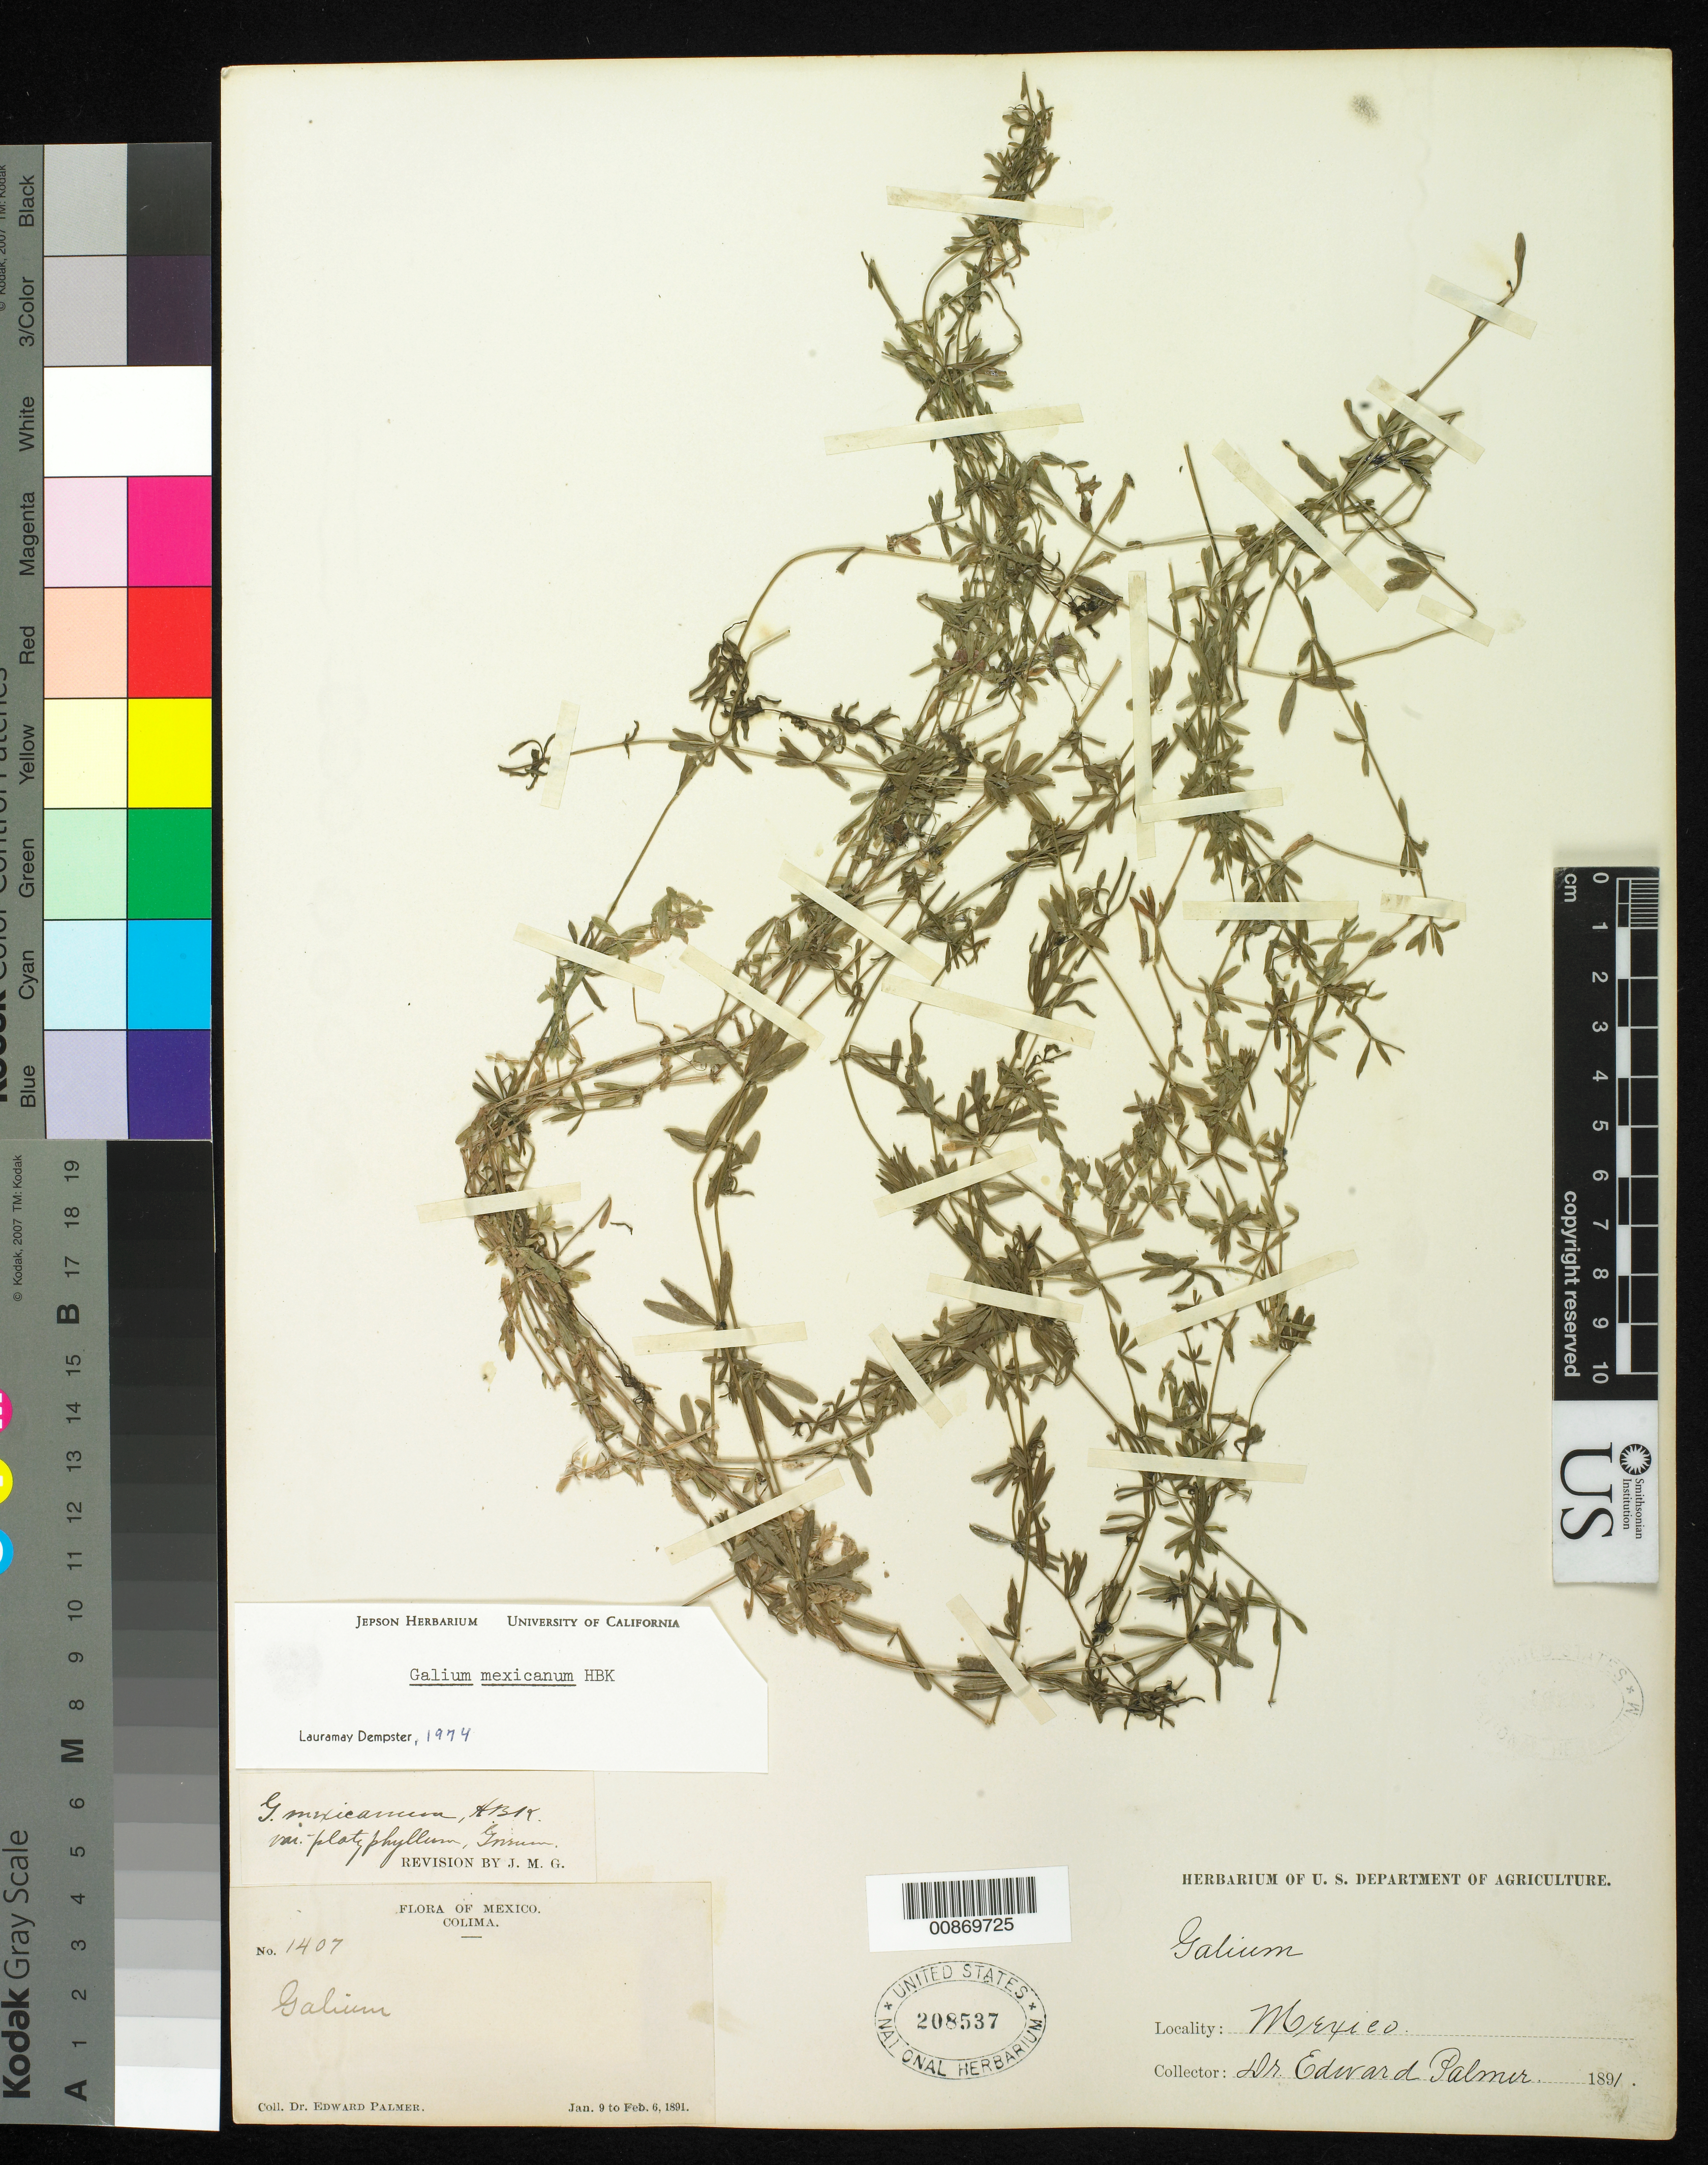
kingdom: Plantae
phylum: Tracheophyta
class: Magnoliopsida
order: Gentianales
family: Rubiaceae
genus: Galium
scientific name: Galium mexicanum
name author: Kunth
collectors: E. Palmer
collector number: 1407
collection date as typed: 09 Jan 1891 to 06 Feb 1891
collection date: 1891-01-09/1891-02-06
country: Mexico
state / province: Colima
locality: Colima.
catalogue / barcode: US 208537